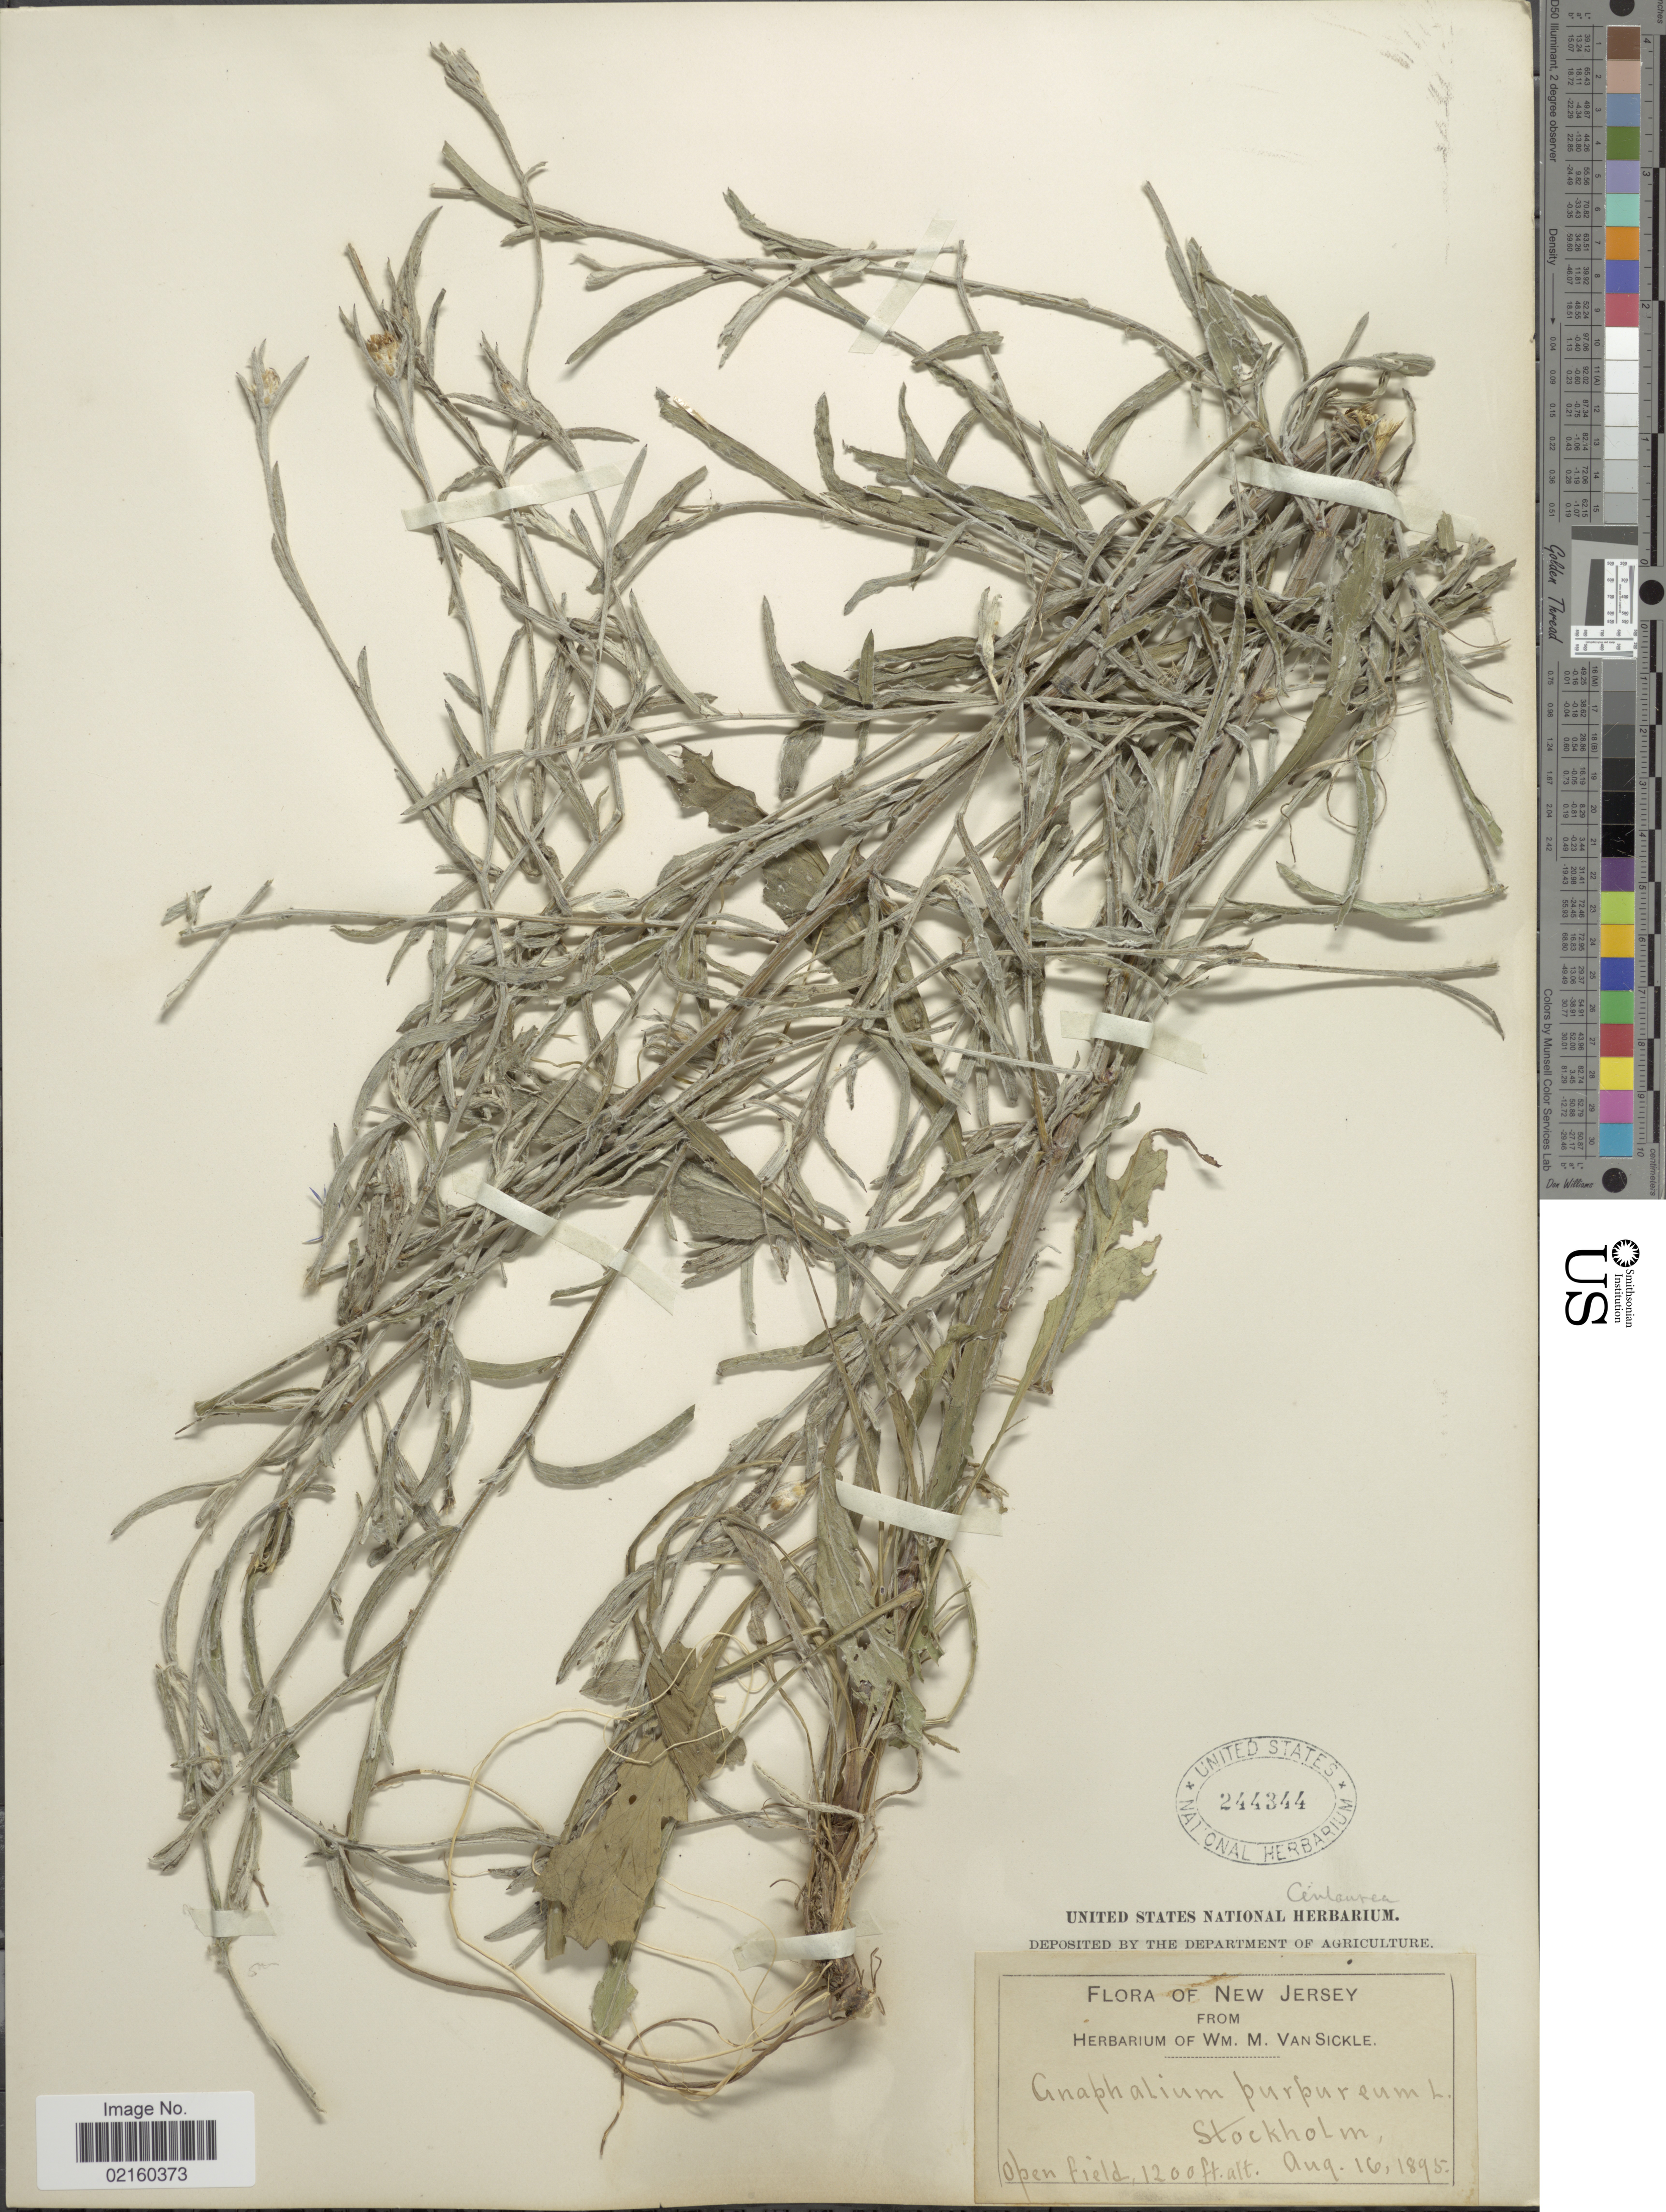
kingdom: Plantae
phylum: Tracheophyta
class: Magnoliopsida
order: Asterales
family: Asteraceae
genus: Centaurea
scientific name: Centaurea cyanus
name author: L.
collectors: ex herb. Wm. M. Van Sickle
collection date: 1895-08-16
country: United States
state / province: New Jersey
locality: Stockholm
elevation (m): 366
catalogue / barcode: US 244344